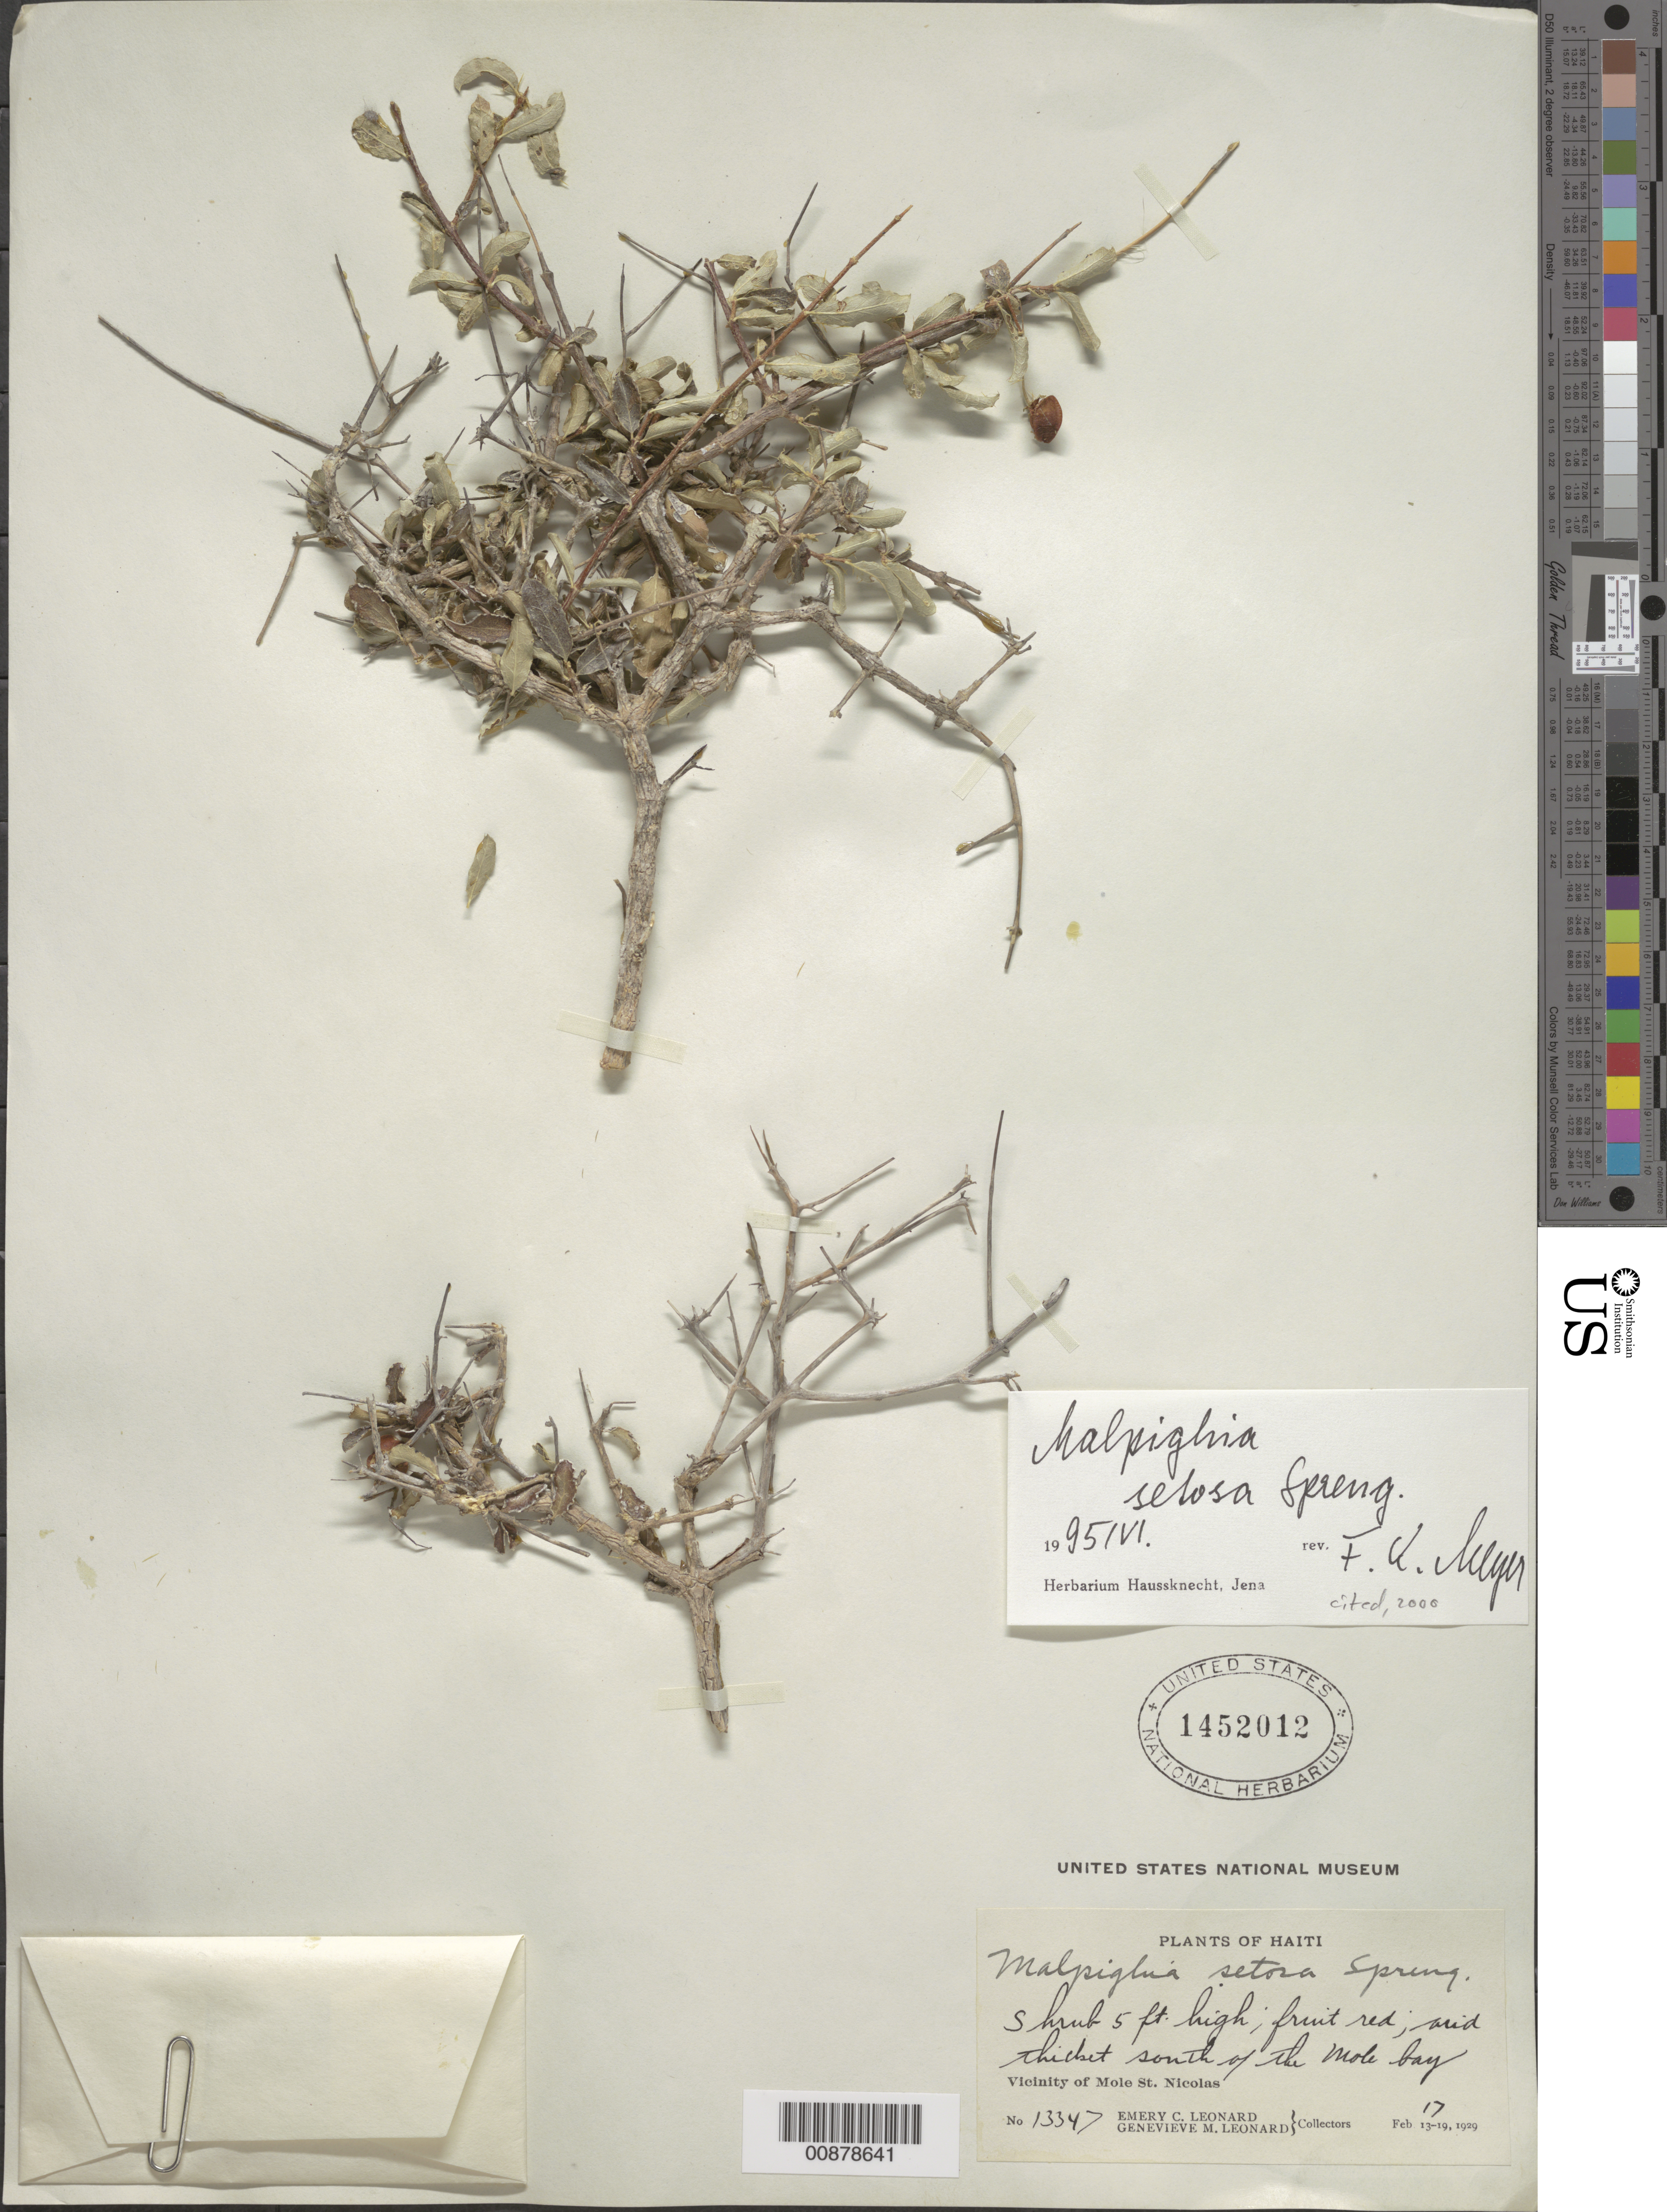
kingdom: Plantae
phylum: Tracheophyta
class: Magnoliopsida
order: Malpighiales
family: Malpighiaceae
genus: Malpighia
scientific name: Malpighia setosa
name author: Spreng.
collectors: E. C. Leonard & G. M. Leonard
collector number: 13347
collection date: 1929-02-17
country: Haiti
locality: Arid thicket south of the Mole bay. Vicinity of Mole St. Nicolas.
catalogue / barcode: US 1452012